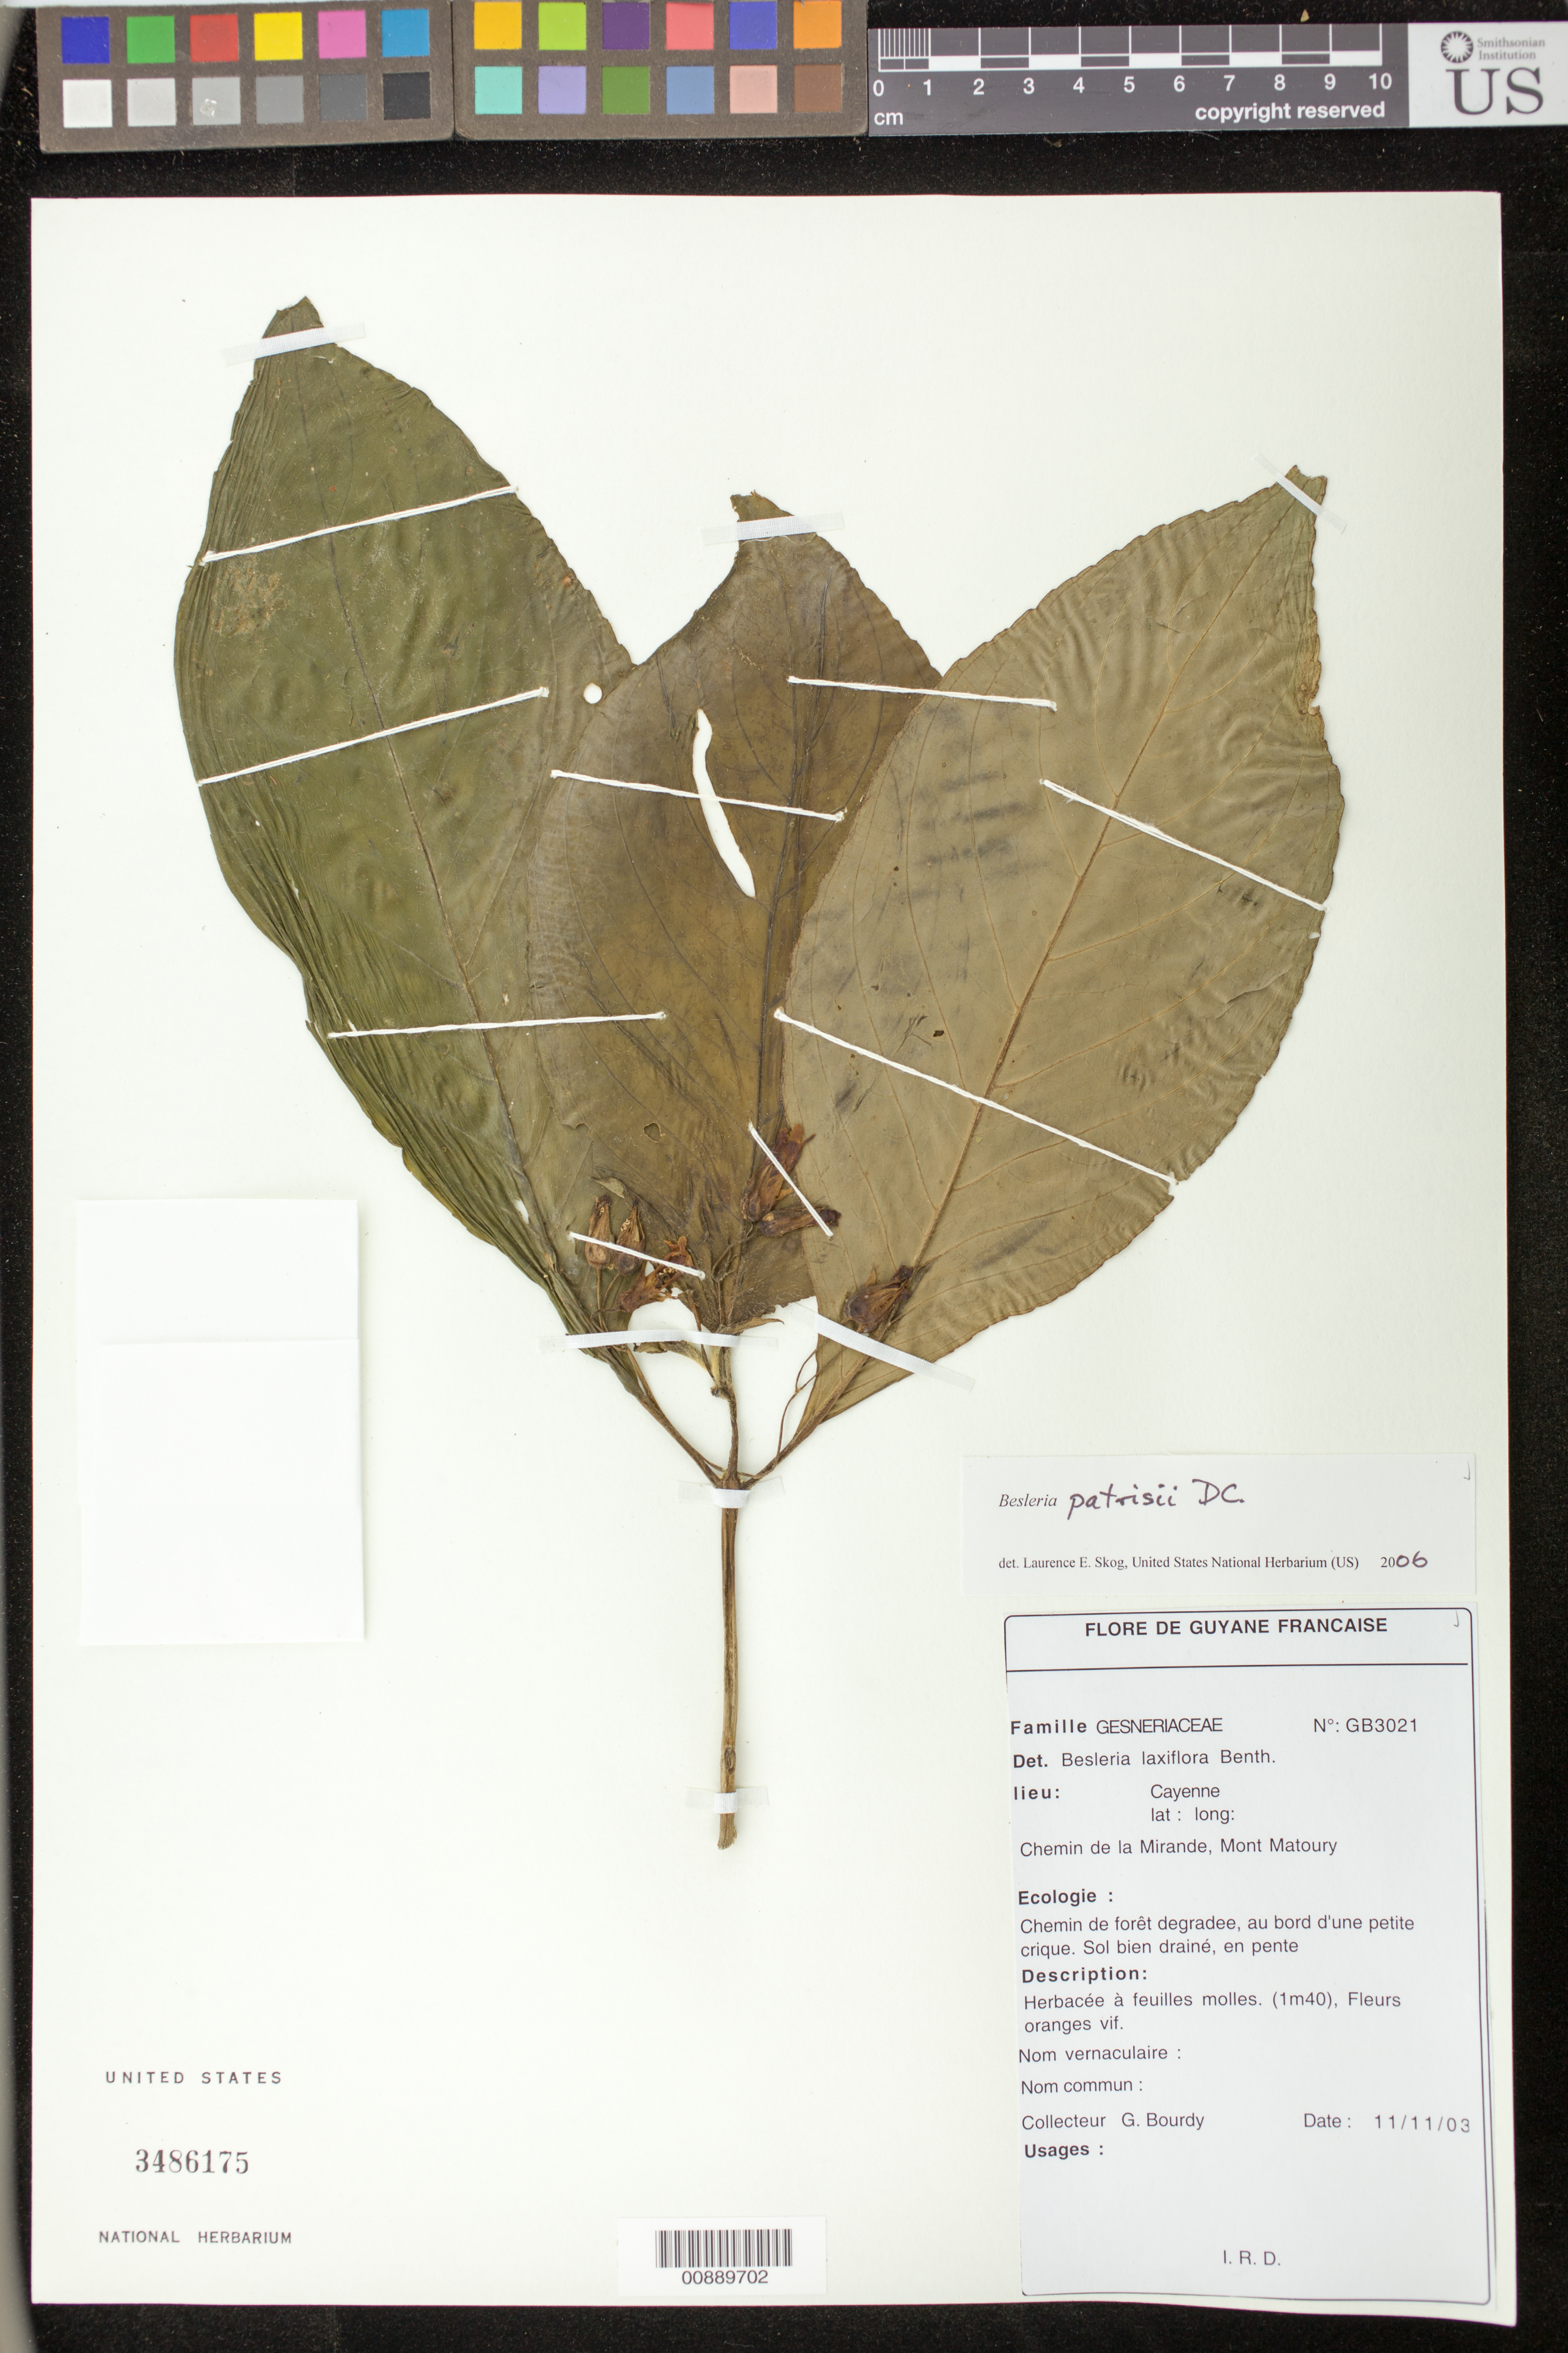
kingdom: Plantae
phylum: Tracheophyta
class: Magnoliopsida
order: Lamiales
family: Gesneriaceae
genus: Besleria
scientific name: Besleria patrisii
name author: DC.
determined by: Skog, Laurence E.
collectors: G. Bourdy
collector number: GB 3021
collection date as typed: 11 Nov 2003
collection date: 2003-11-11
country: French Guiana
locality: Lieu Cayenne, Chemin de la Mirande, Mont Matoury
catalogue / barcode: US 3486175